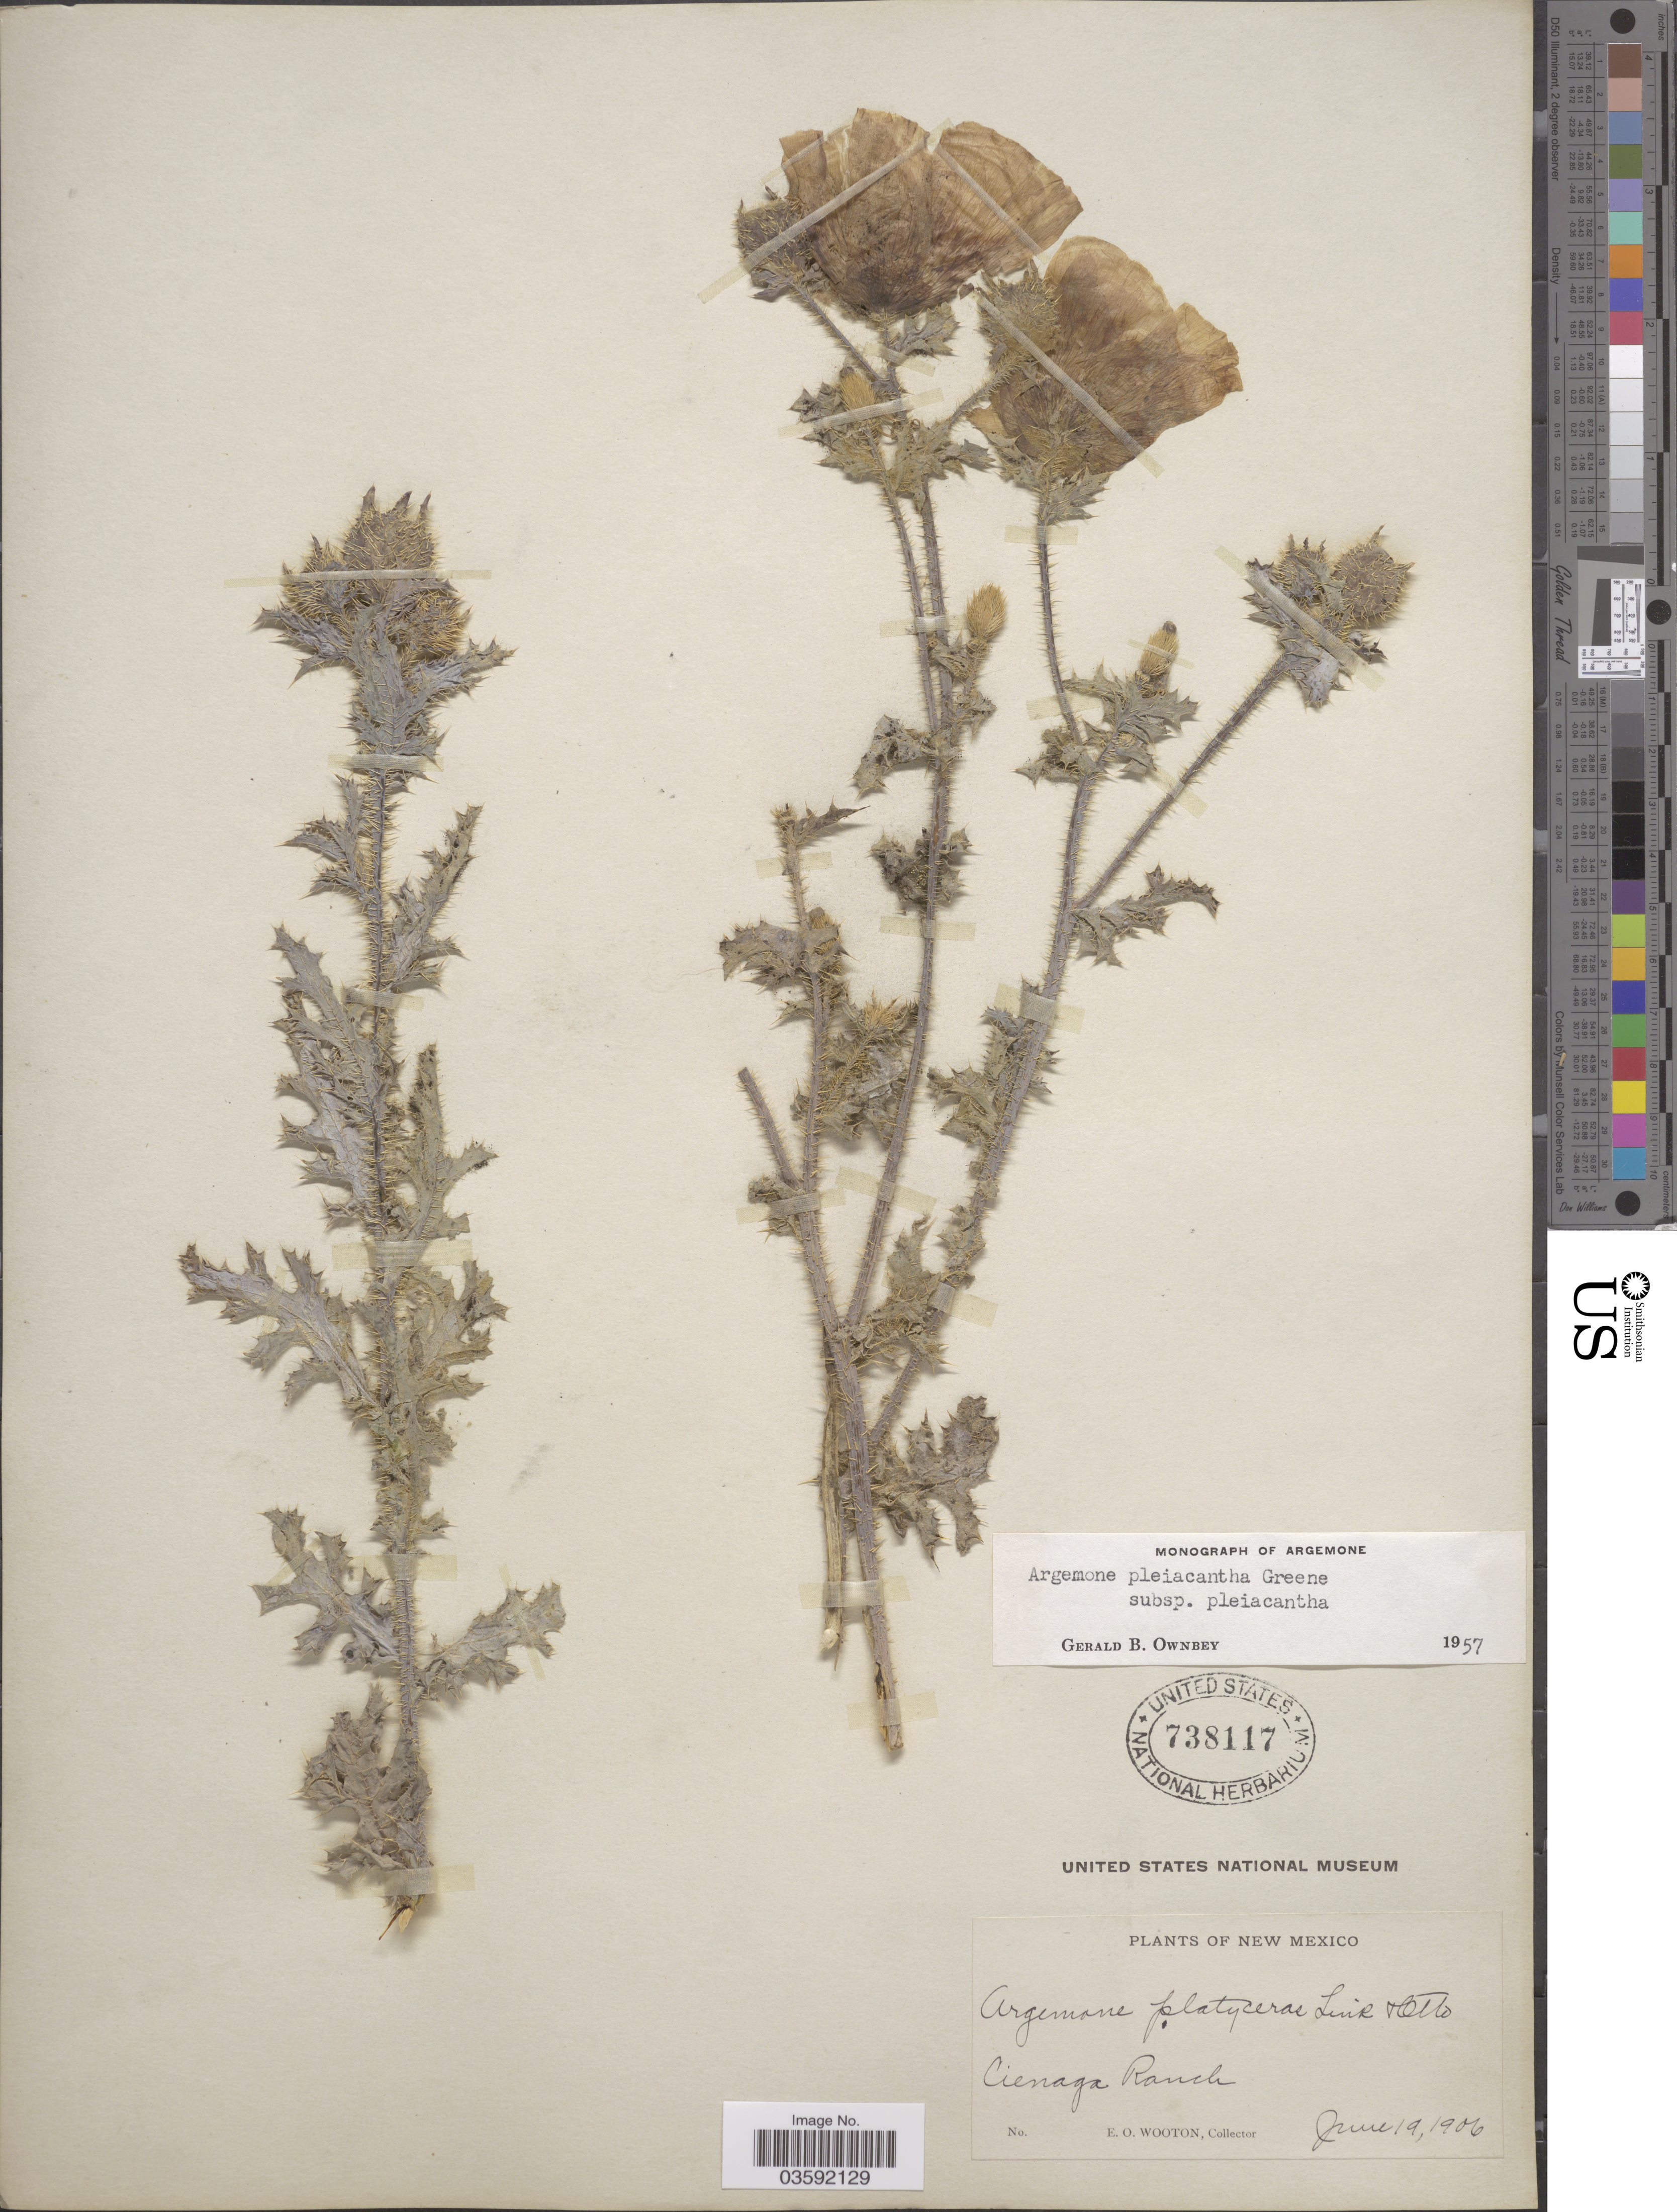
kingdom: Plantae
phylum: Tracheophyta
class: Magnoliopsida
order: Ranunculales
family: Papaveraceae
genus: Argemone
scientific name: Argemone pleiacantha subsp. pleiacantha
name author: Greene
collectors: E. O. Wooton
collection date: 1906-06-19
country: United States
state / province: New Mexico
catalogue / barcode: US 738117